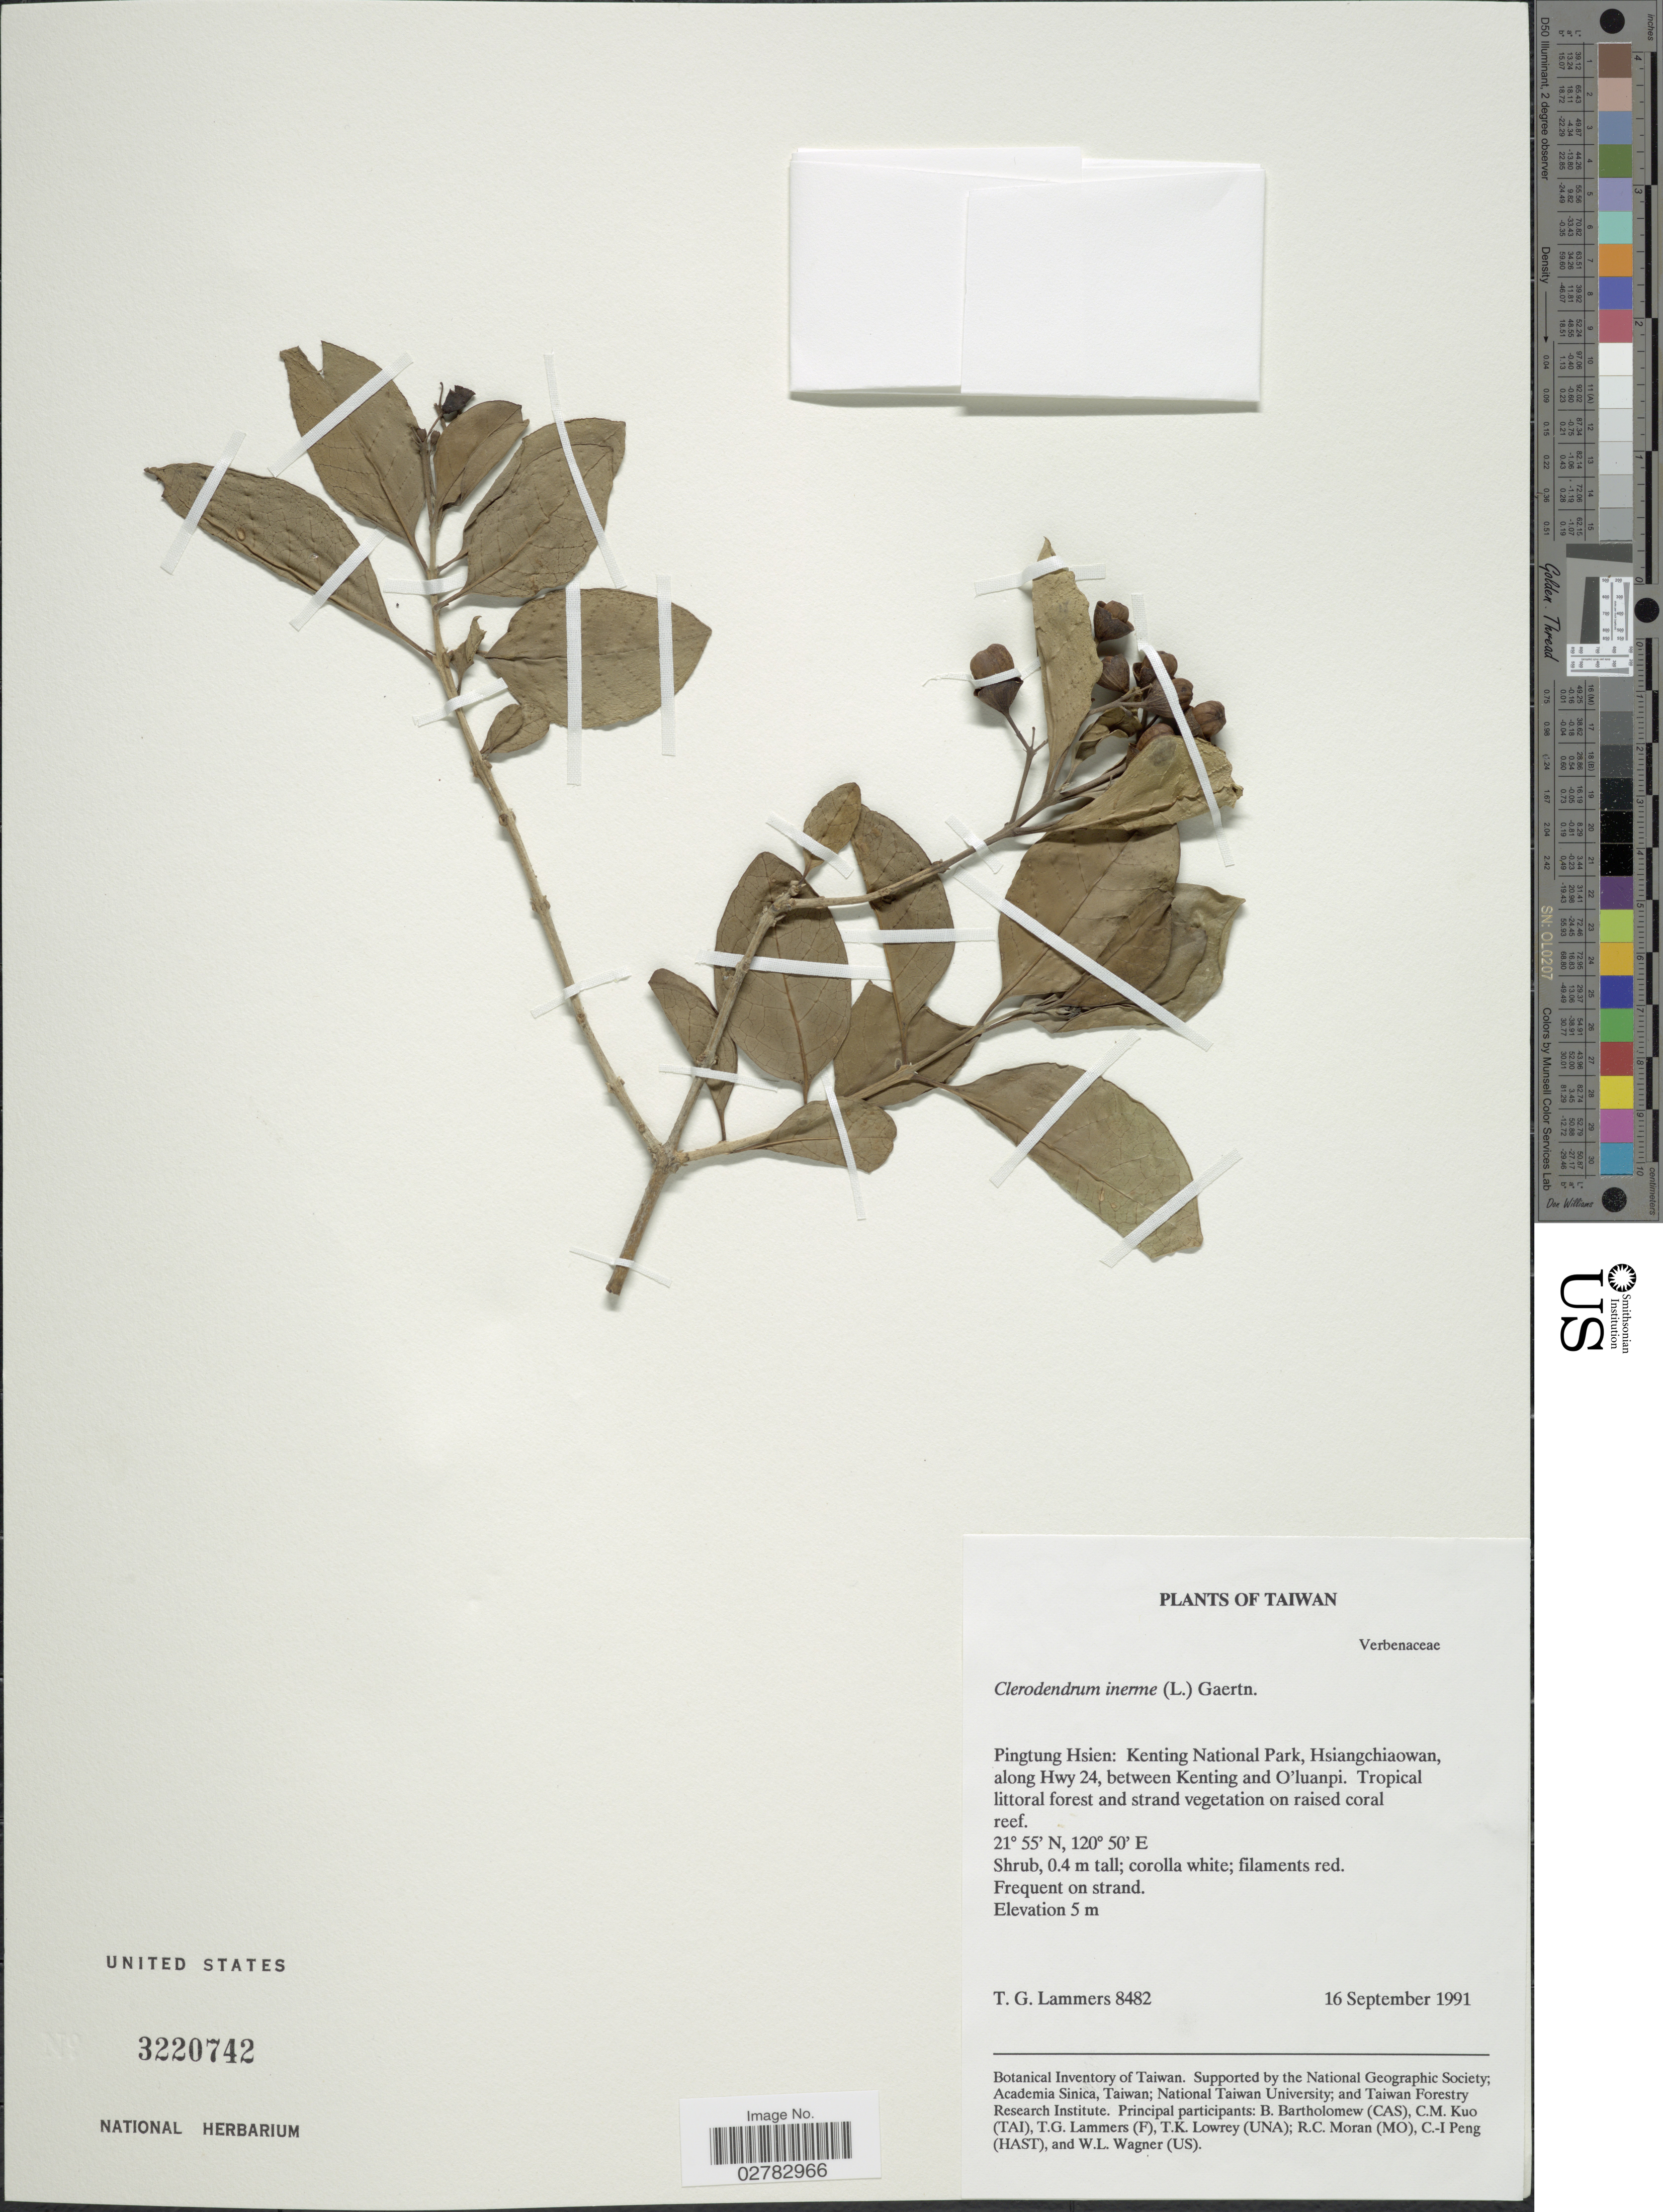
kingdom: Plantae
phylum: Tracheophyta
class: Magnoliopsida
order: Lamiales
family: Lamiaceae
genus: Clerodendrum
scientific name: Clerodendrum inerme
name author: (L.) Gaertn.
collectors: T. Lammers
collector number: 8482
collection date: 1991-09-16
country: Taiwan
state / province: Pingtung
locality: Pingtung Hsien: Kenting National Park, Hsiangchiaowan, along Hwy 24, between Kenting and O'luanpi.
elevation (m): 5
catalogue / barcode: US 3220742